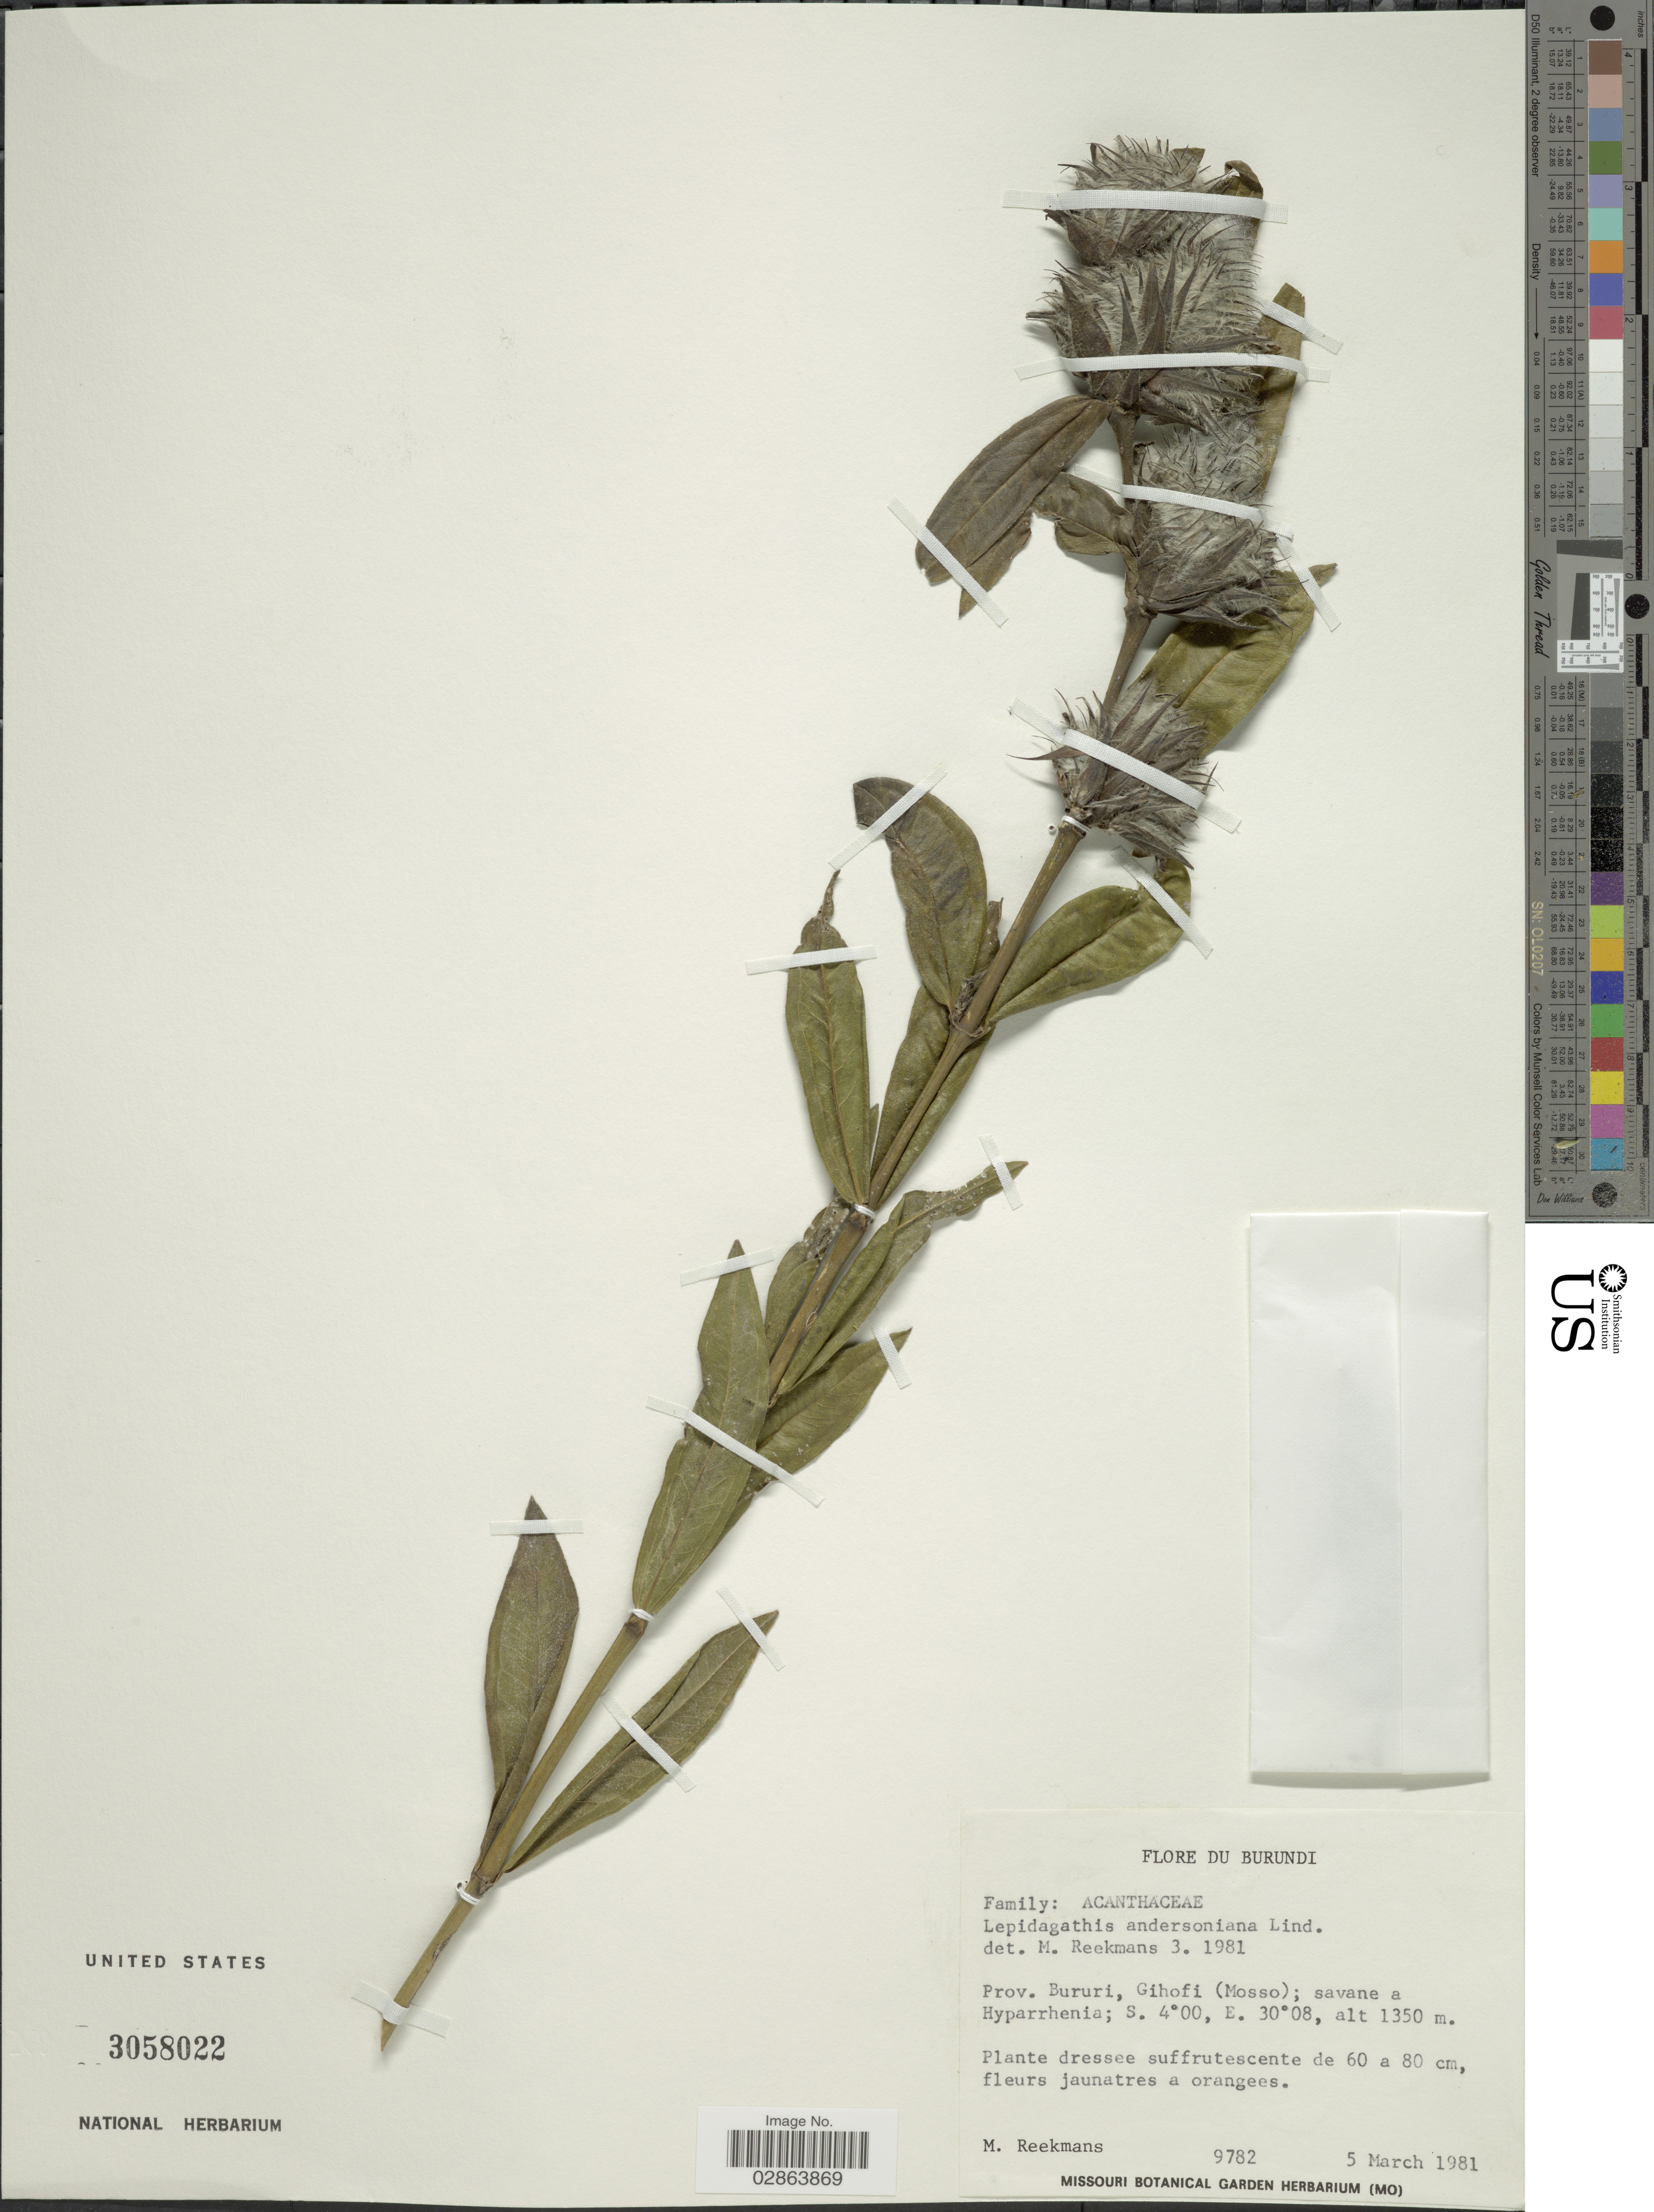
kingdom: Plantae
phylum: Tracheophyta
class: Magnoliopsida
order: Lamiales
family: Acanthaceae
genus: Lepidagathis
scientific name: Lepidagathis andersoniana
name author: Lindau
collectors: M. Reekmans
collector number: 9782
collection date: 1981-03-05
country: Burundi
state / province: Bururi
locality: Gihofi (Mosso).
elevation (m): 1350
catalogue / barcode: US 305822